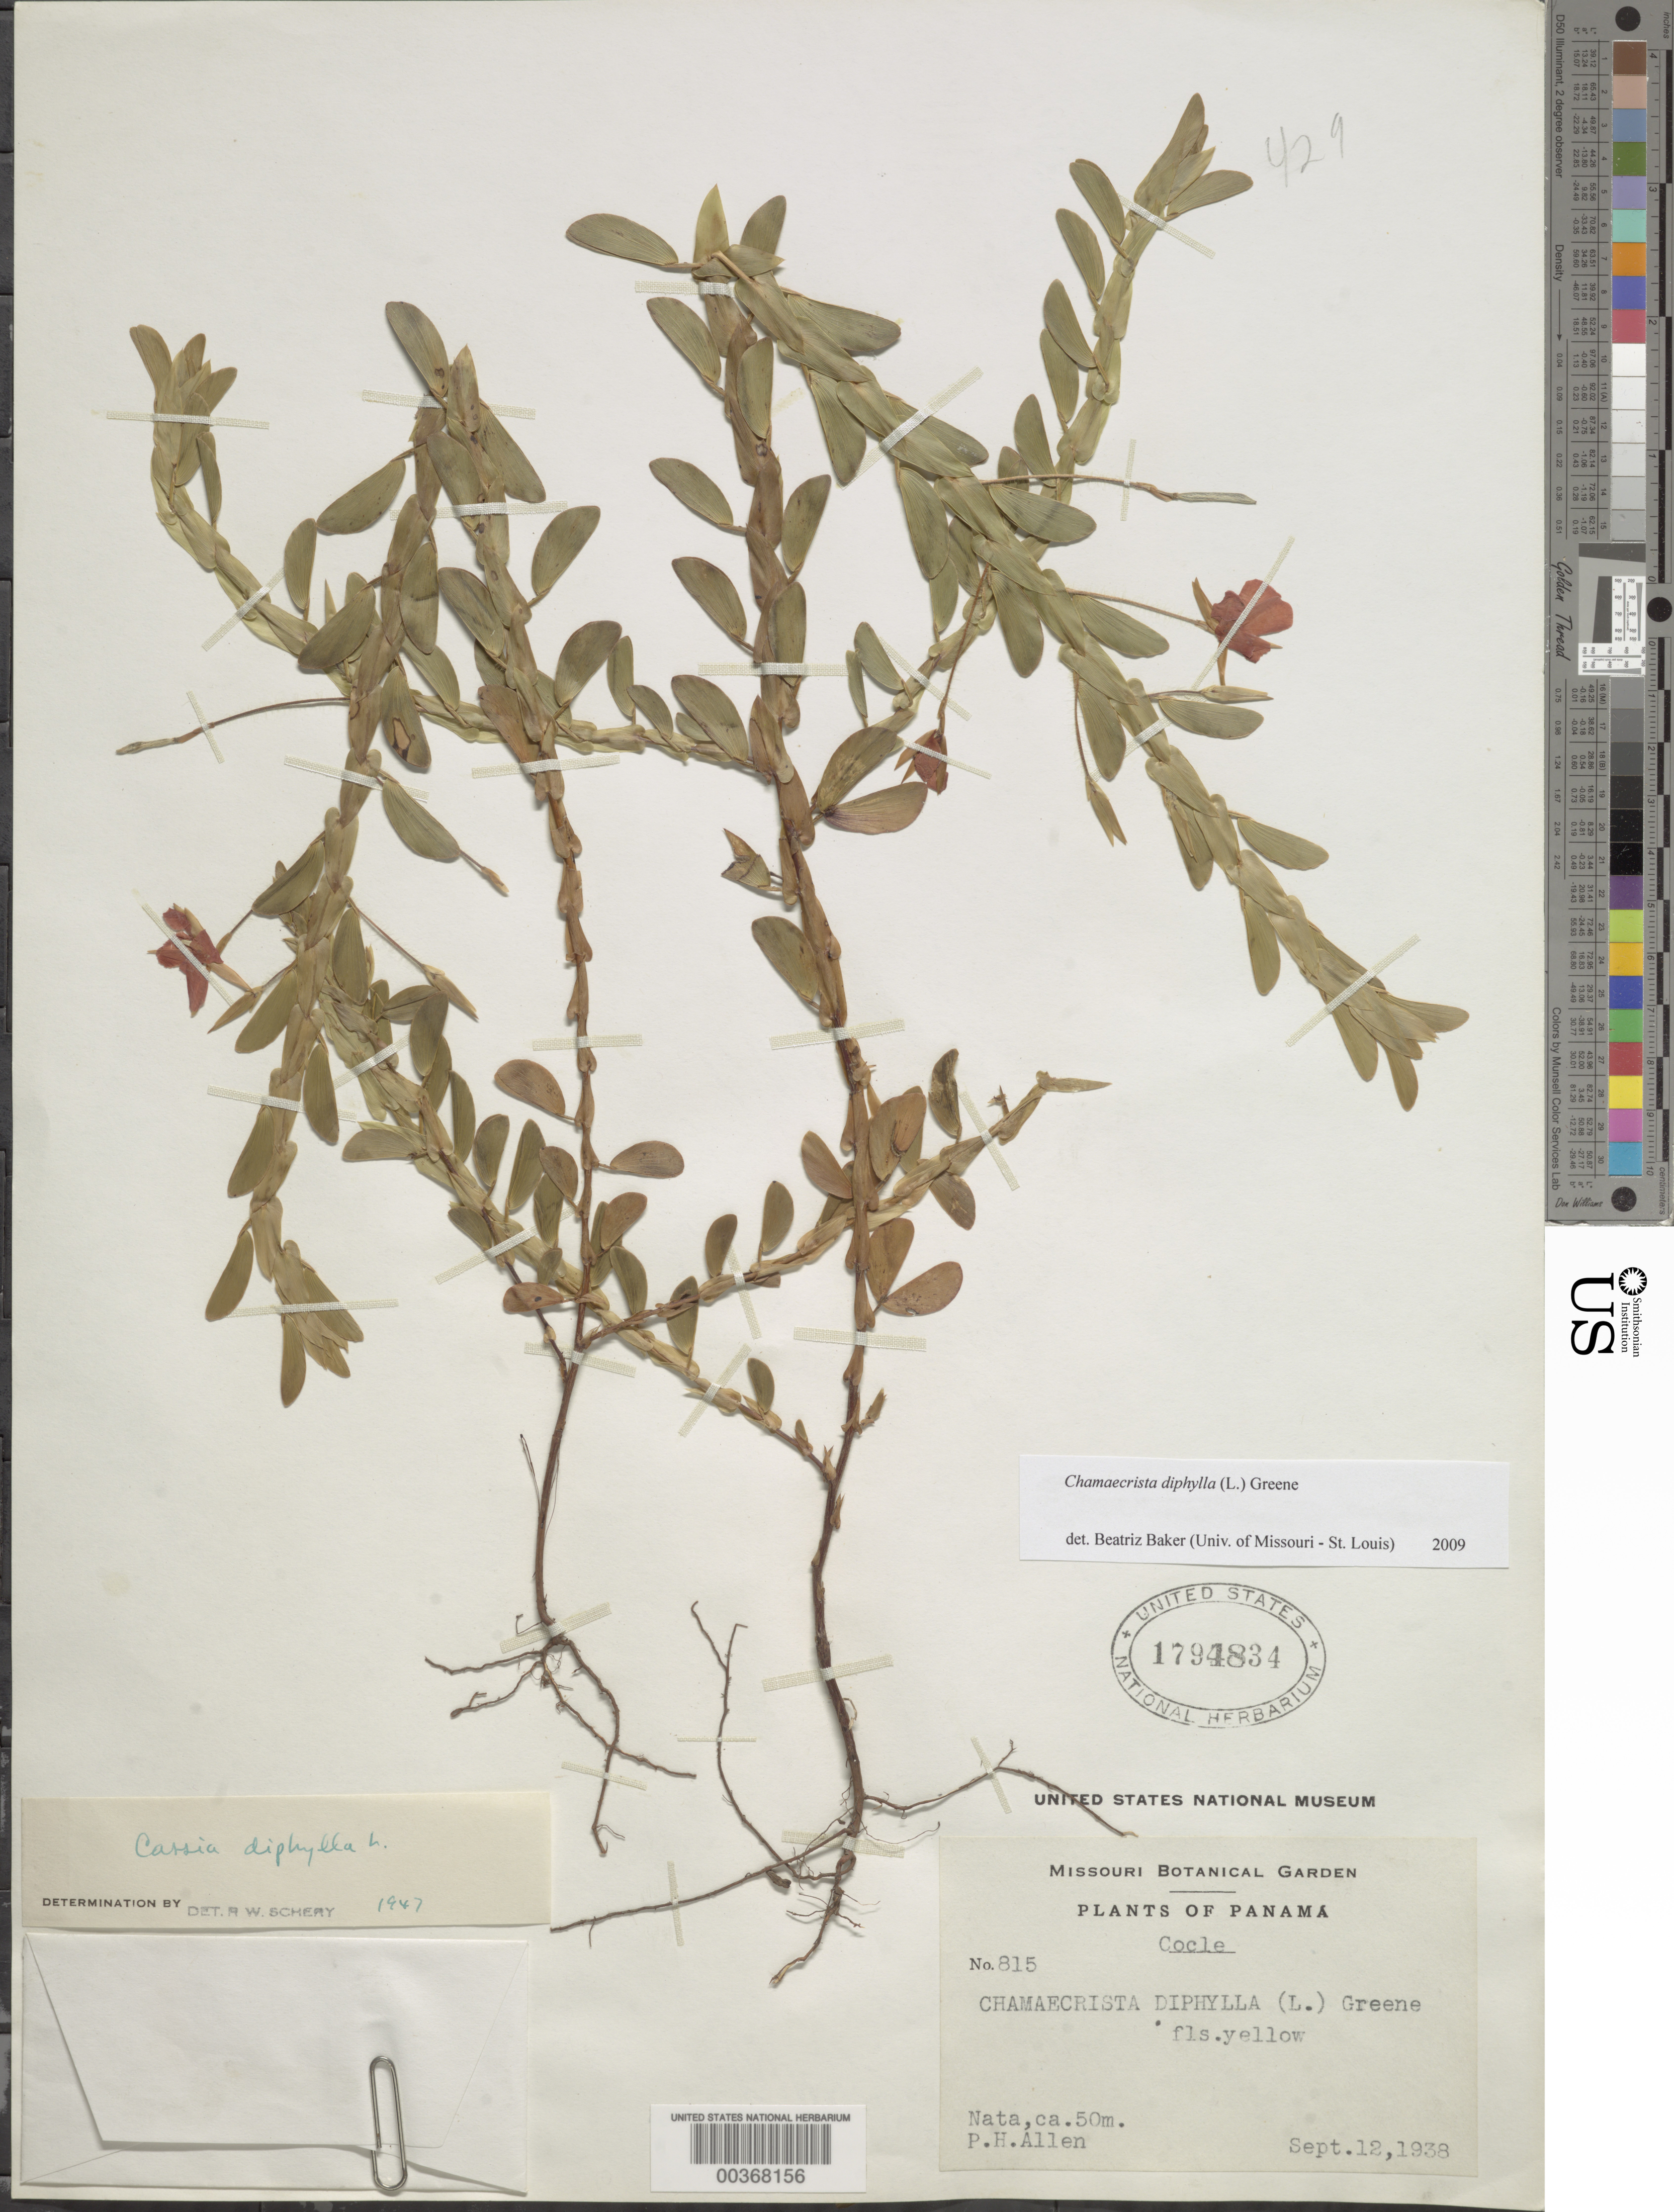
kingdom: Plantae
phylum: Tracheophyta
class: Magnoliopsida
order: Fabales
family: Fabaceae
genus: Chamaecrista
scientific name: Chamaecrista diphylla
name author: (L.) Greene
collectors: P. H. Allen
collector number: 815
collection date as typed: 12 Sep 1938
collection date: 1938-09-12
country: Panama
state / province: Coclé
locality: Nata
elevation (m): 50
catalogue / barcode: US 1794834